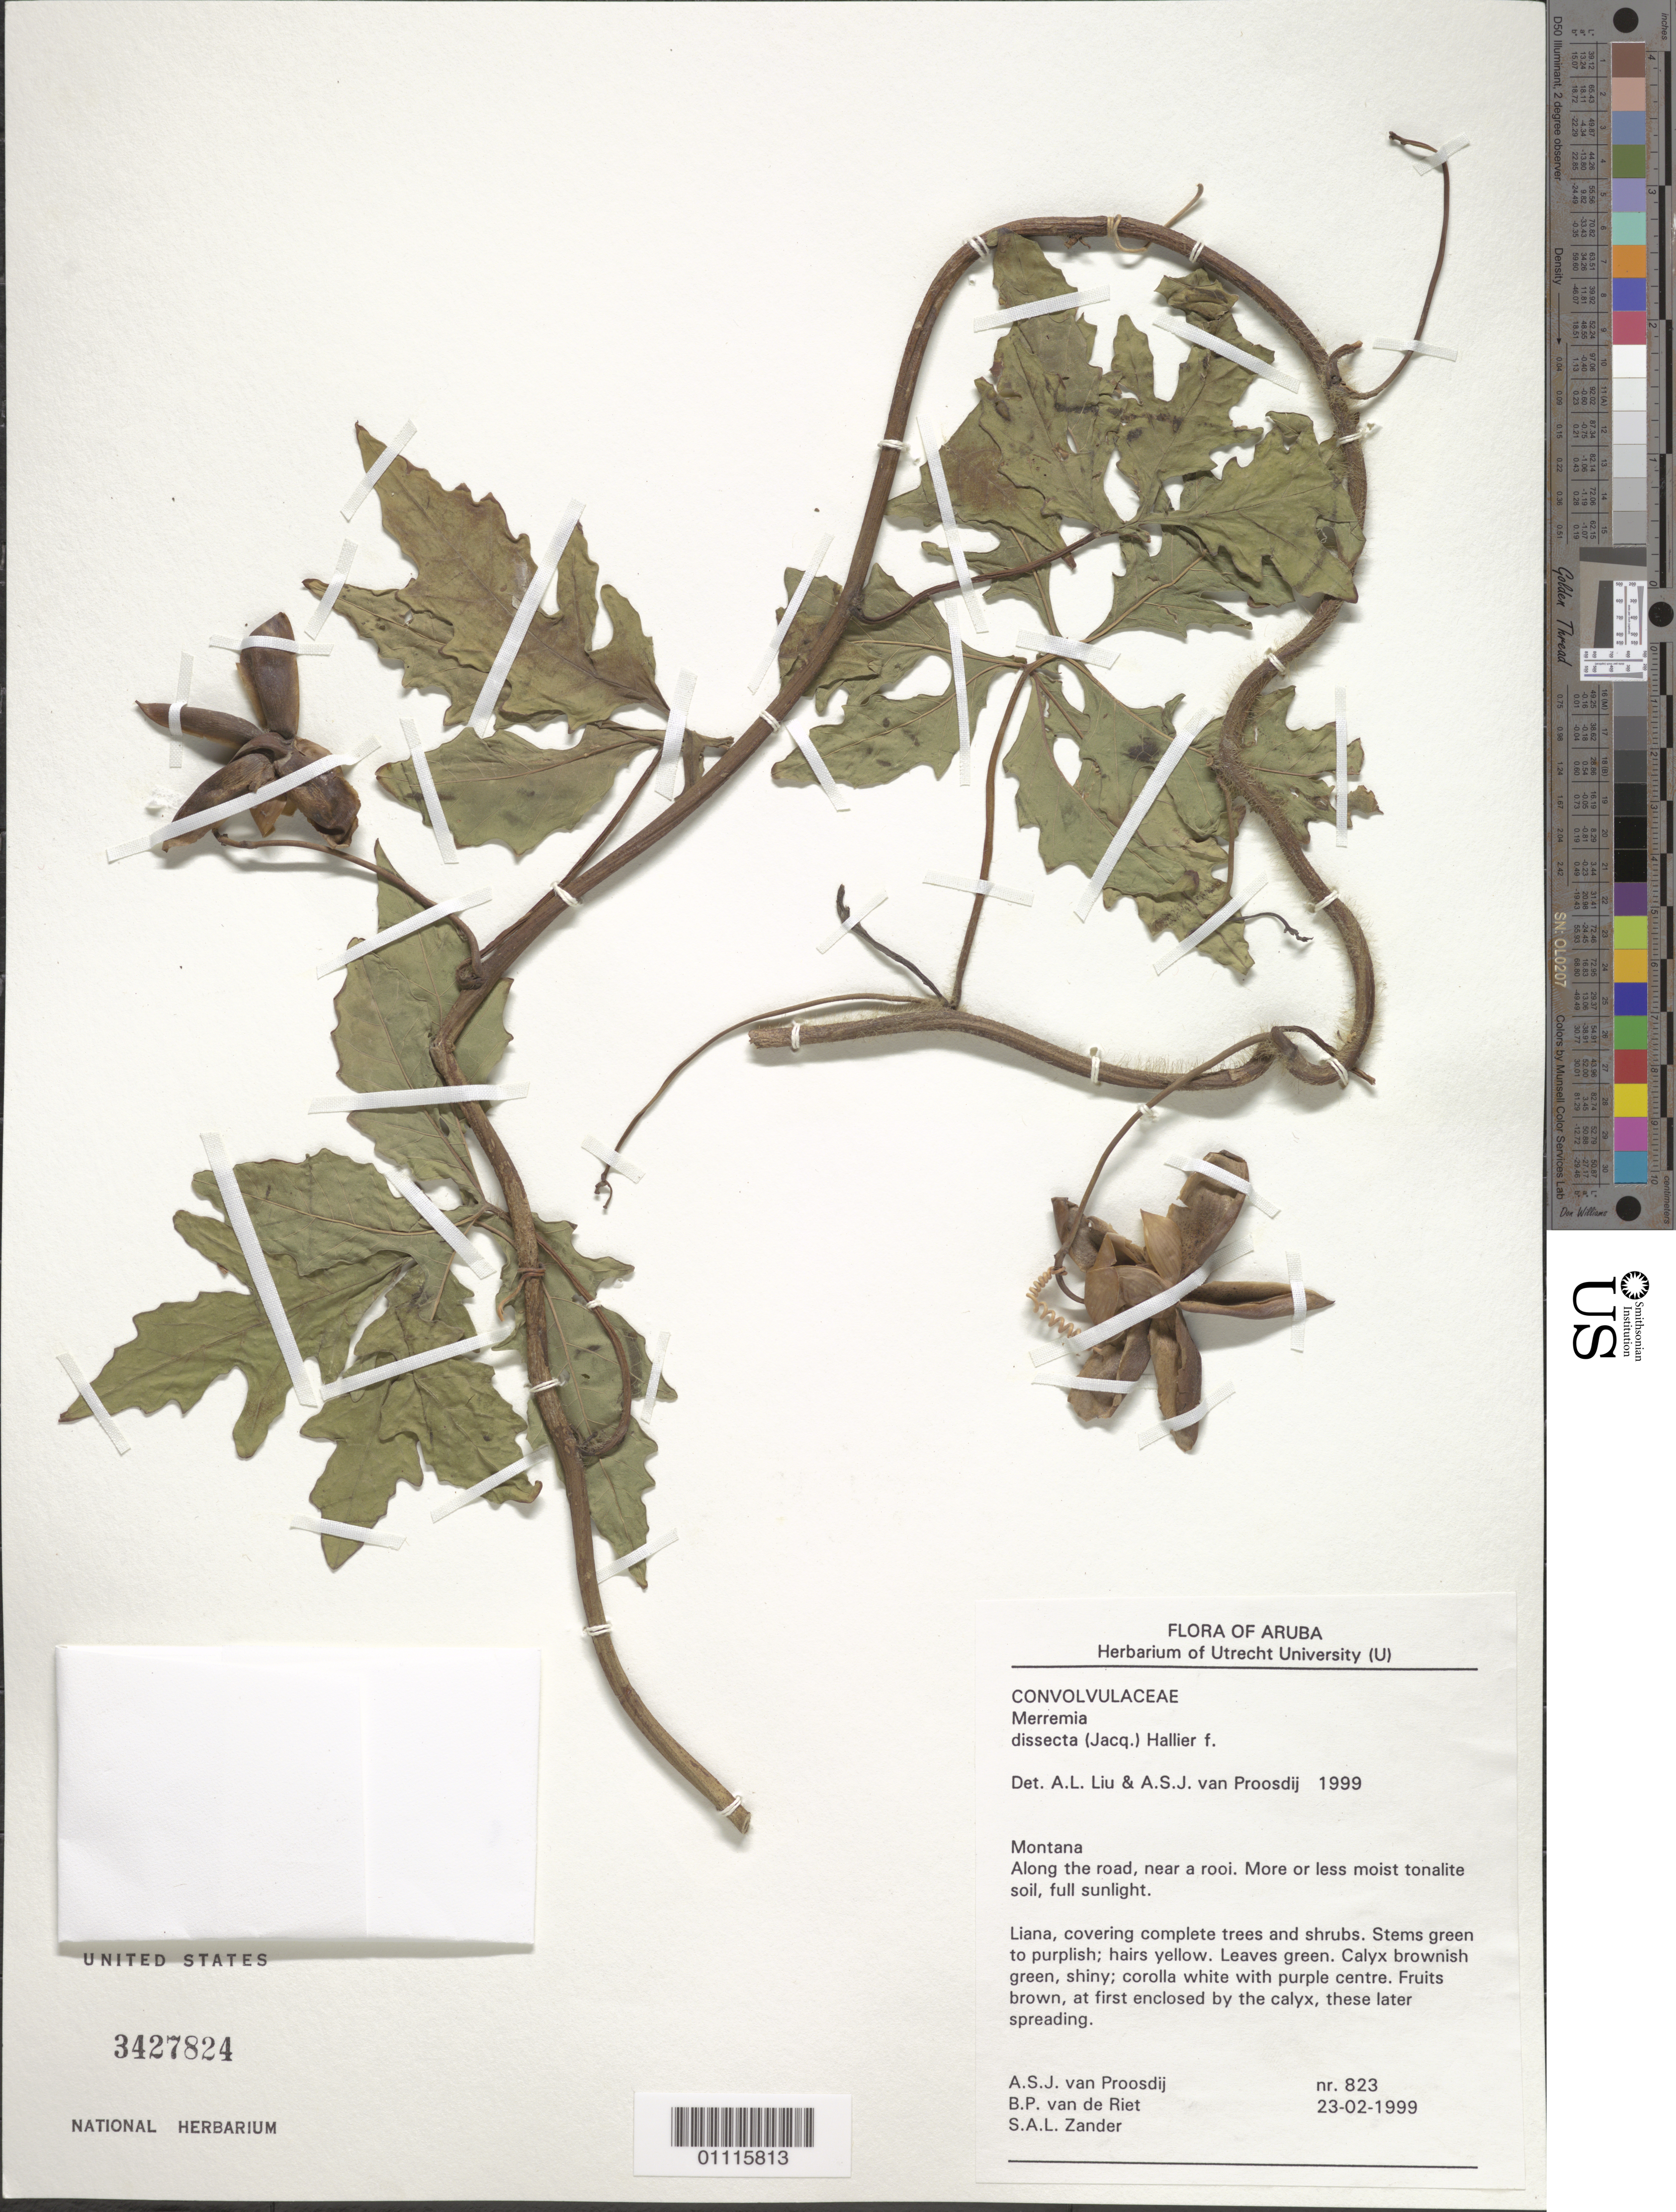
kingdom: Plantae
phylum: Tracheophyta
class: Magnoliopsida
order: Solanales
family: Convolvulaceae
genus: Distimake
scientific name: Distimake dissectus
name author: (Jacq.) A. R. Simões & Staples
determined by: Strong, Mark T., (BOT), Smithsonian Institution - National Museum of Natural History (UNITED STATES)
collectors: A. Proosdij, B. Riet & S. Zander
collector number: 823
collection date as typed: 23 Feb 1999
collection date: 1999-02-23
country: Aruba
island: Aruba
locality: Montana. Along the road, near a rooi. More or less tonalite soil, full sunlight.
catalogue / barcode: US 3427824